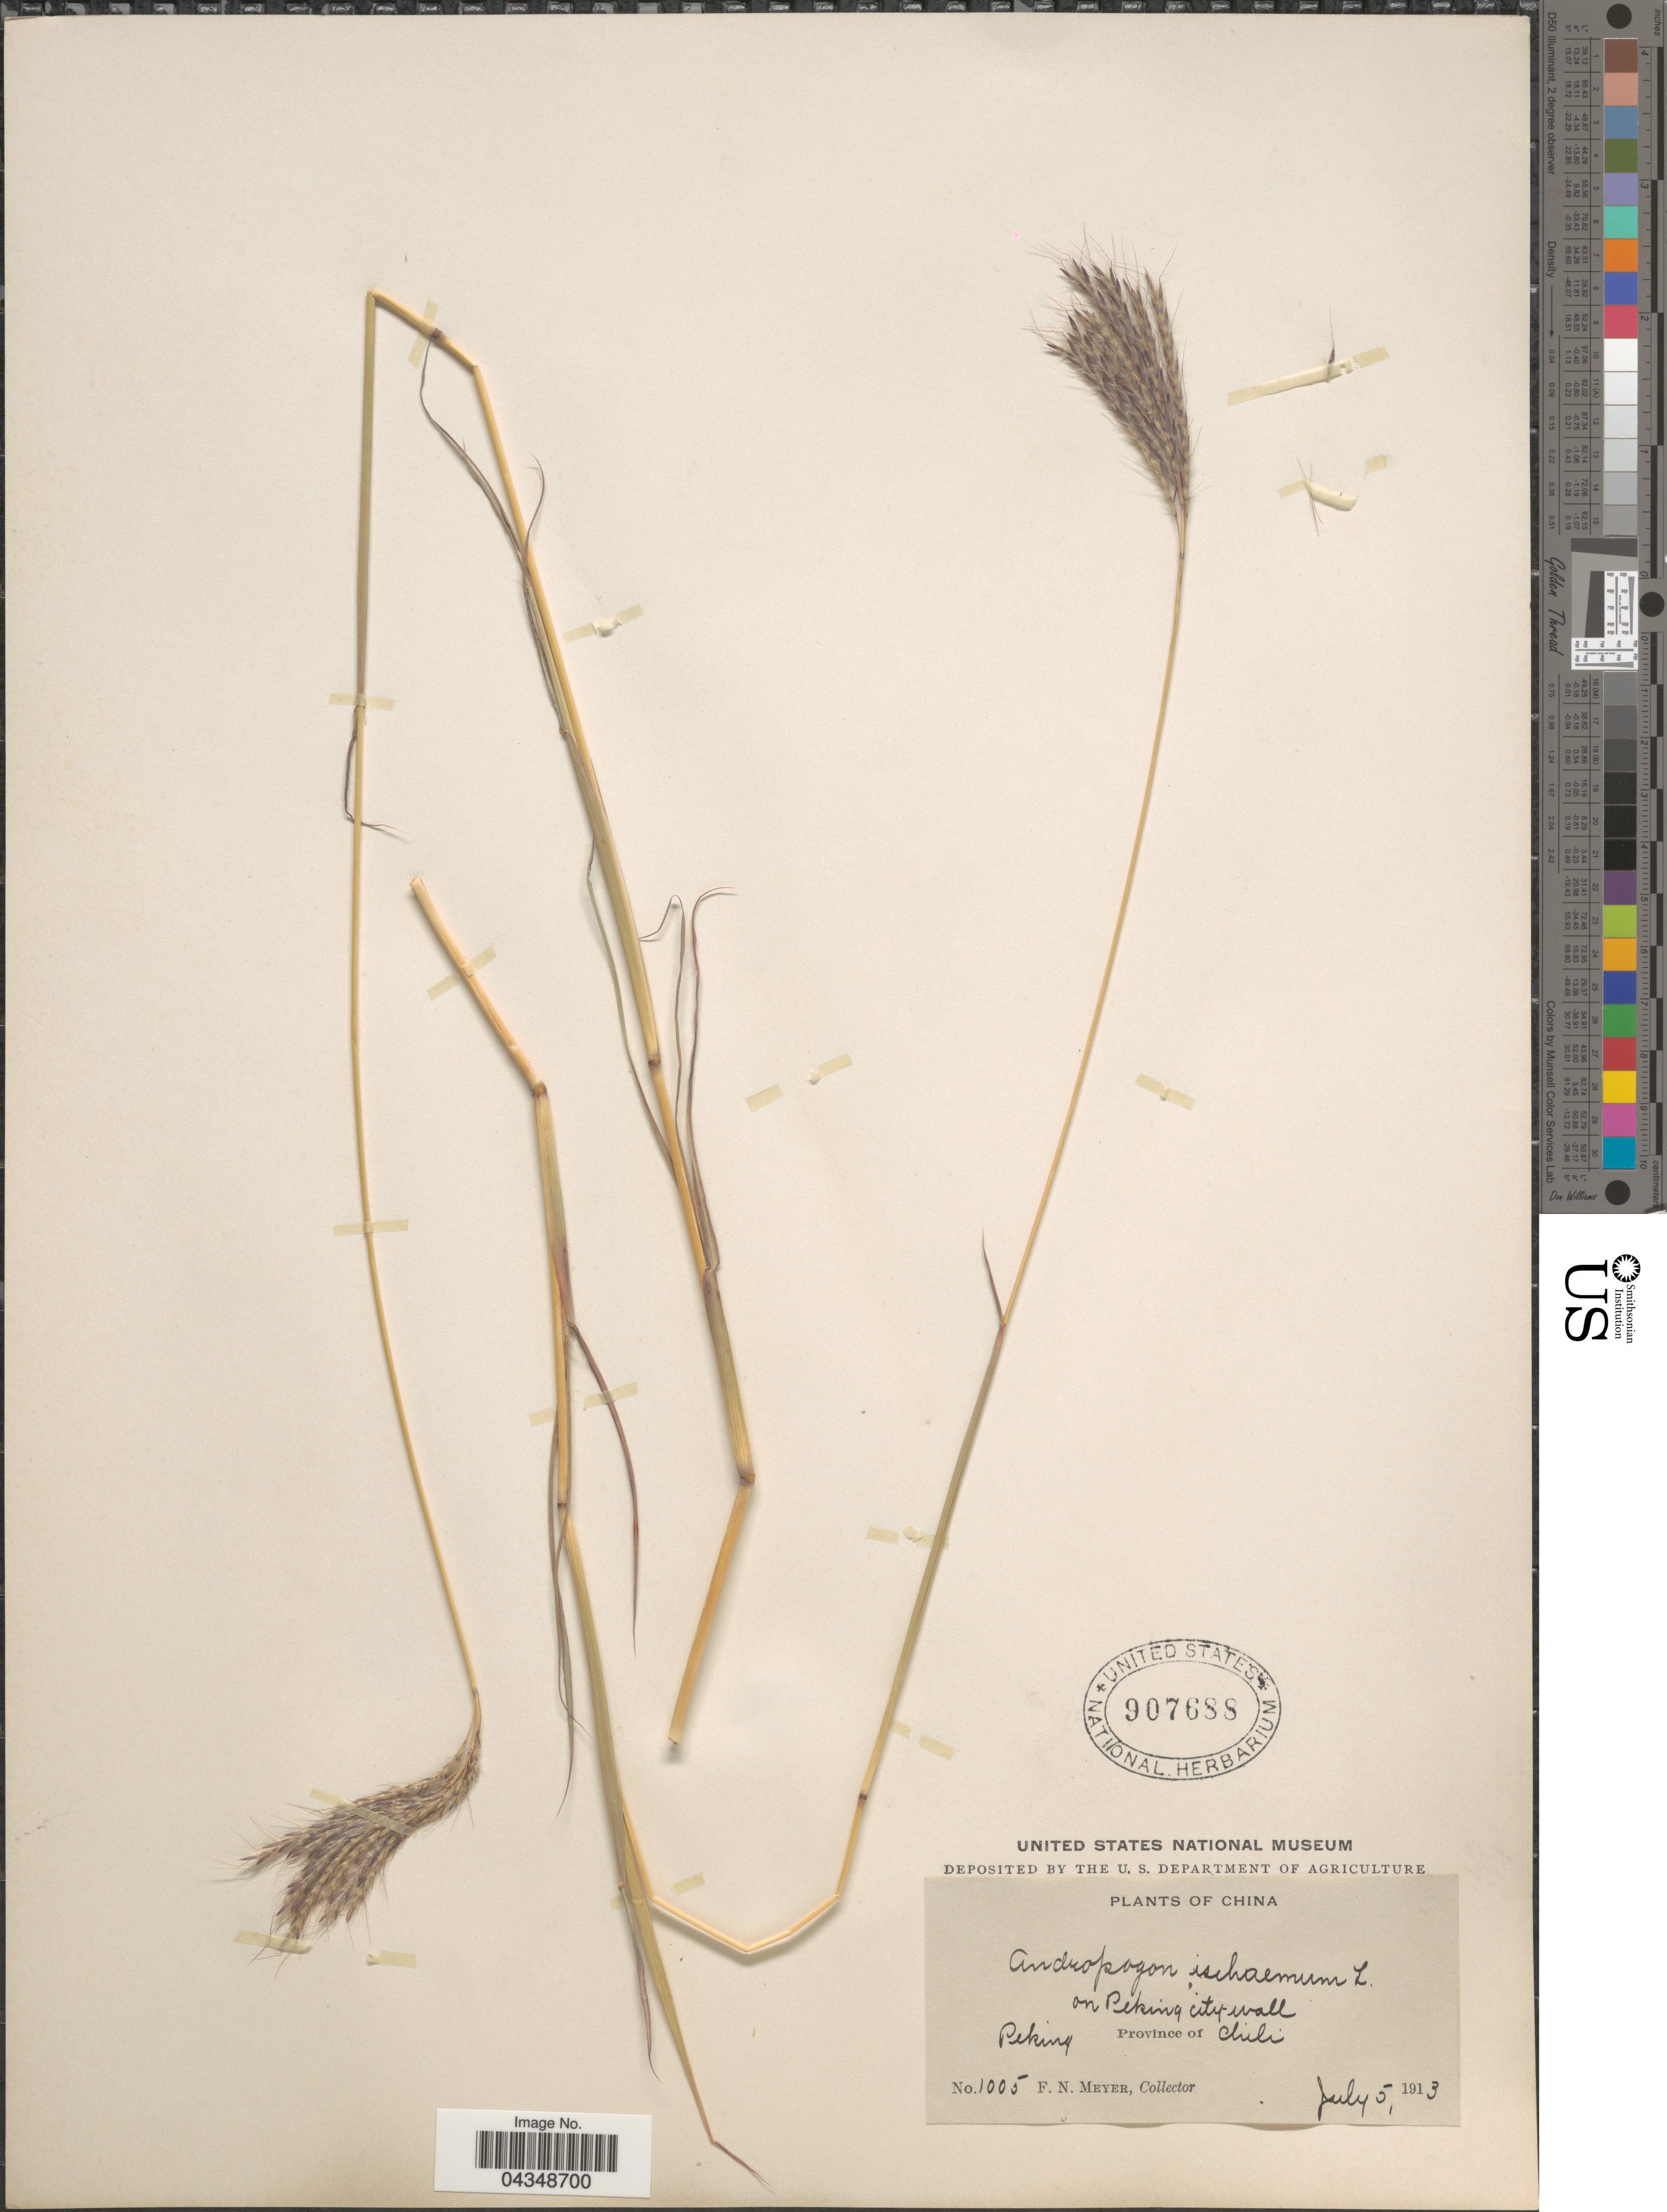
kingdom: Plantae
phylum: Tracheophyta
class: Liliopsida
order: Poales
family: Poaceae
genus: Bothriochloa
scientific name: Bothriochloa ischaemum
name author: (L.) Keng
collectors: F. N. Meyer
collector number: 1005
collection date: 1913-07-05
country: China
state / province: Beijing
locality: On Peking city-wall. Province of Chili.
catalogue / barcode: US 907688